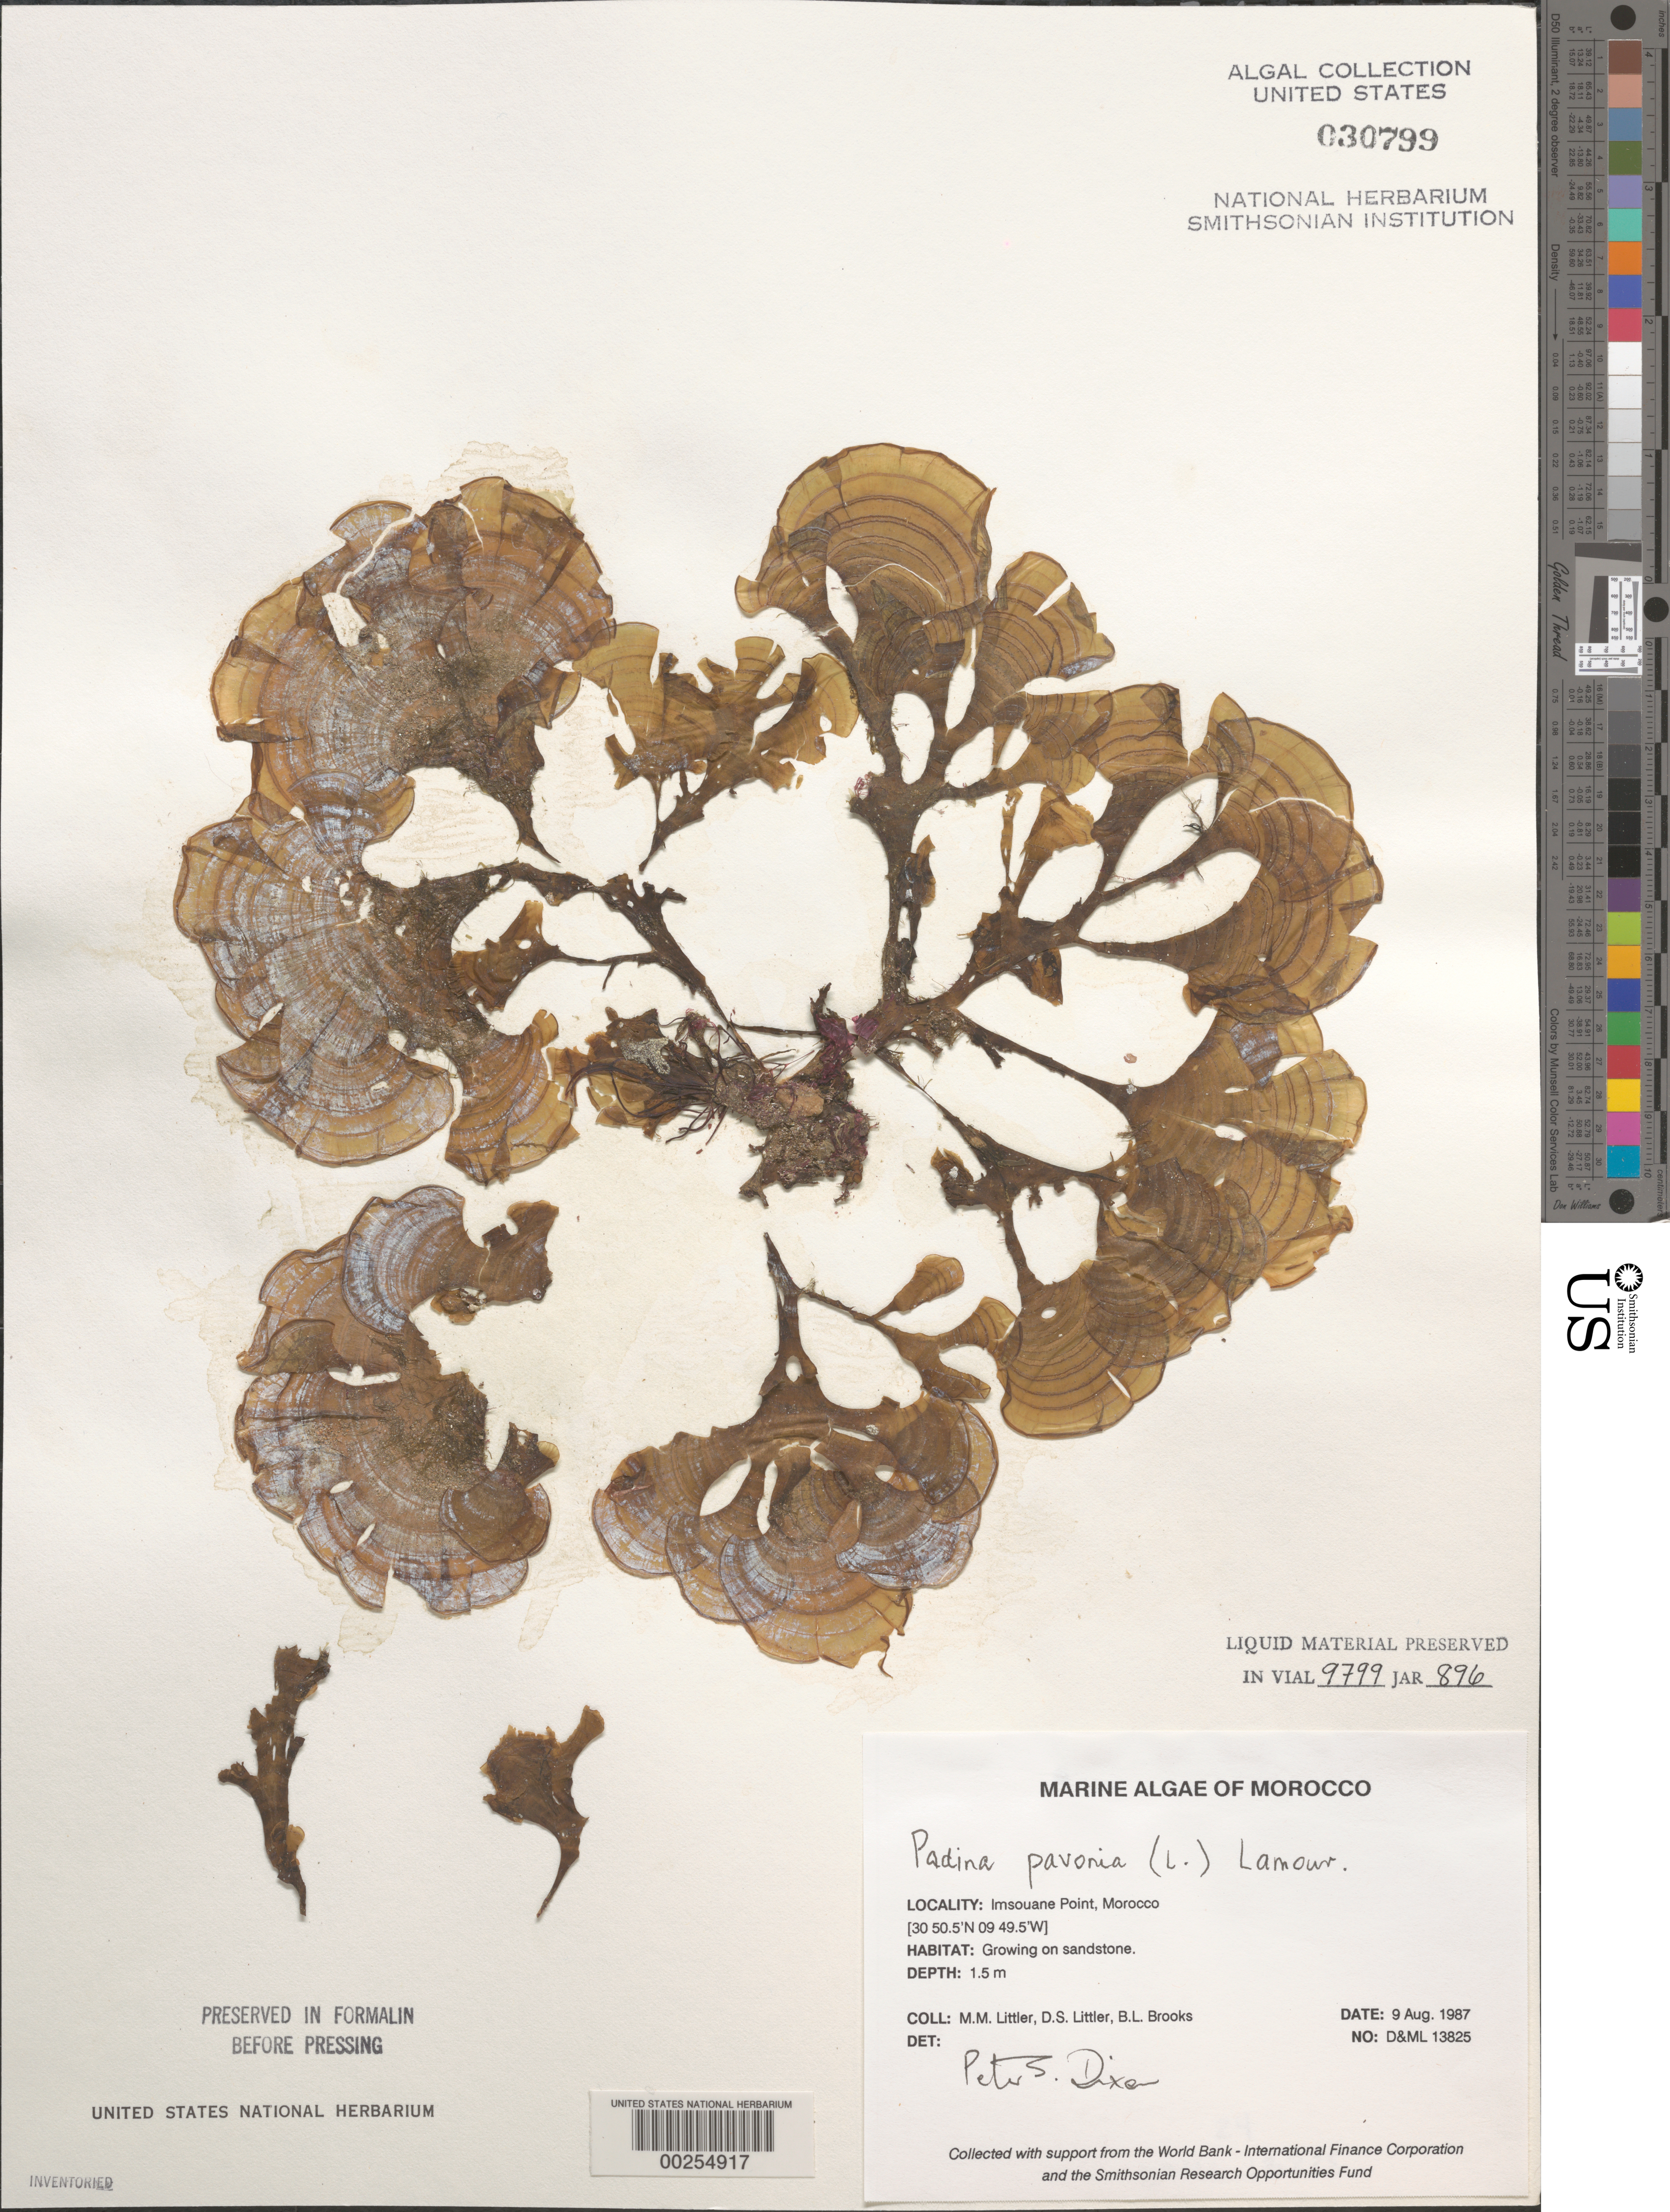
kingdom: Chromista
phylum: Ochrophyta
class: Phaeophyceae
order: Dictyotales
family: Dictyotaceae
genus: Padina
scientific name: Padina pavonica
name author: (L.) Thivy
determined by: Dixon, P. S.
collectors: M. M. Littler, D. S. Littler & B. Brooks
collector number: D&ML 13825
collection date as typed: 09 Aug 1987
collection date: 1987-08-09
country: Morocco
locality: Imsouane Point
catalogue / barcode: US 30799